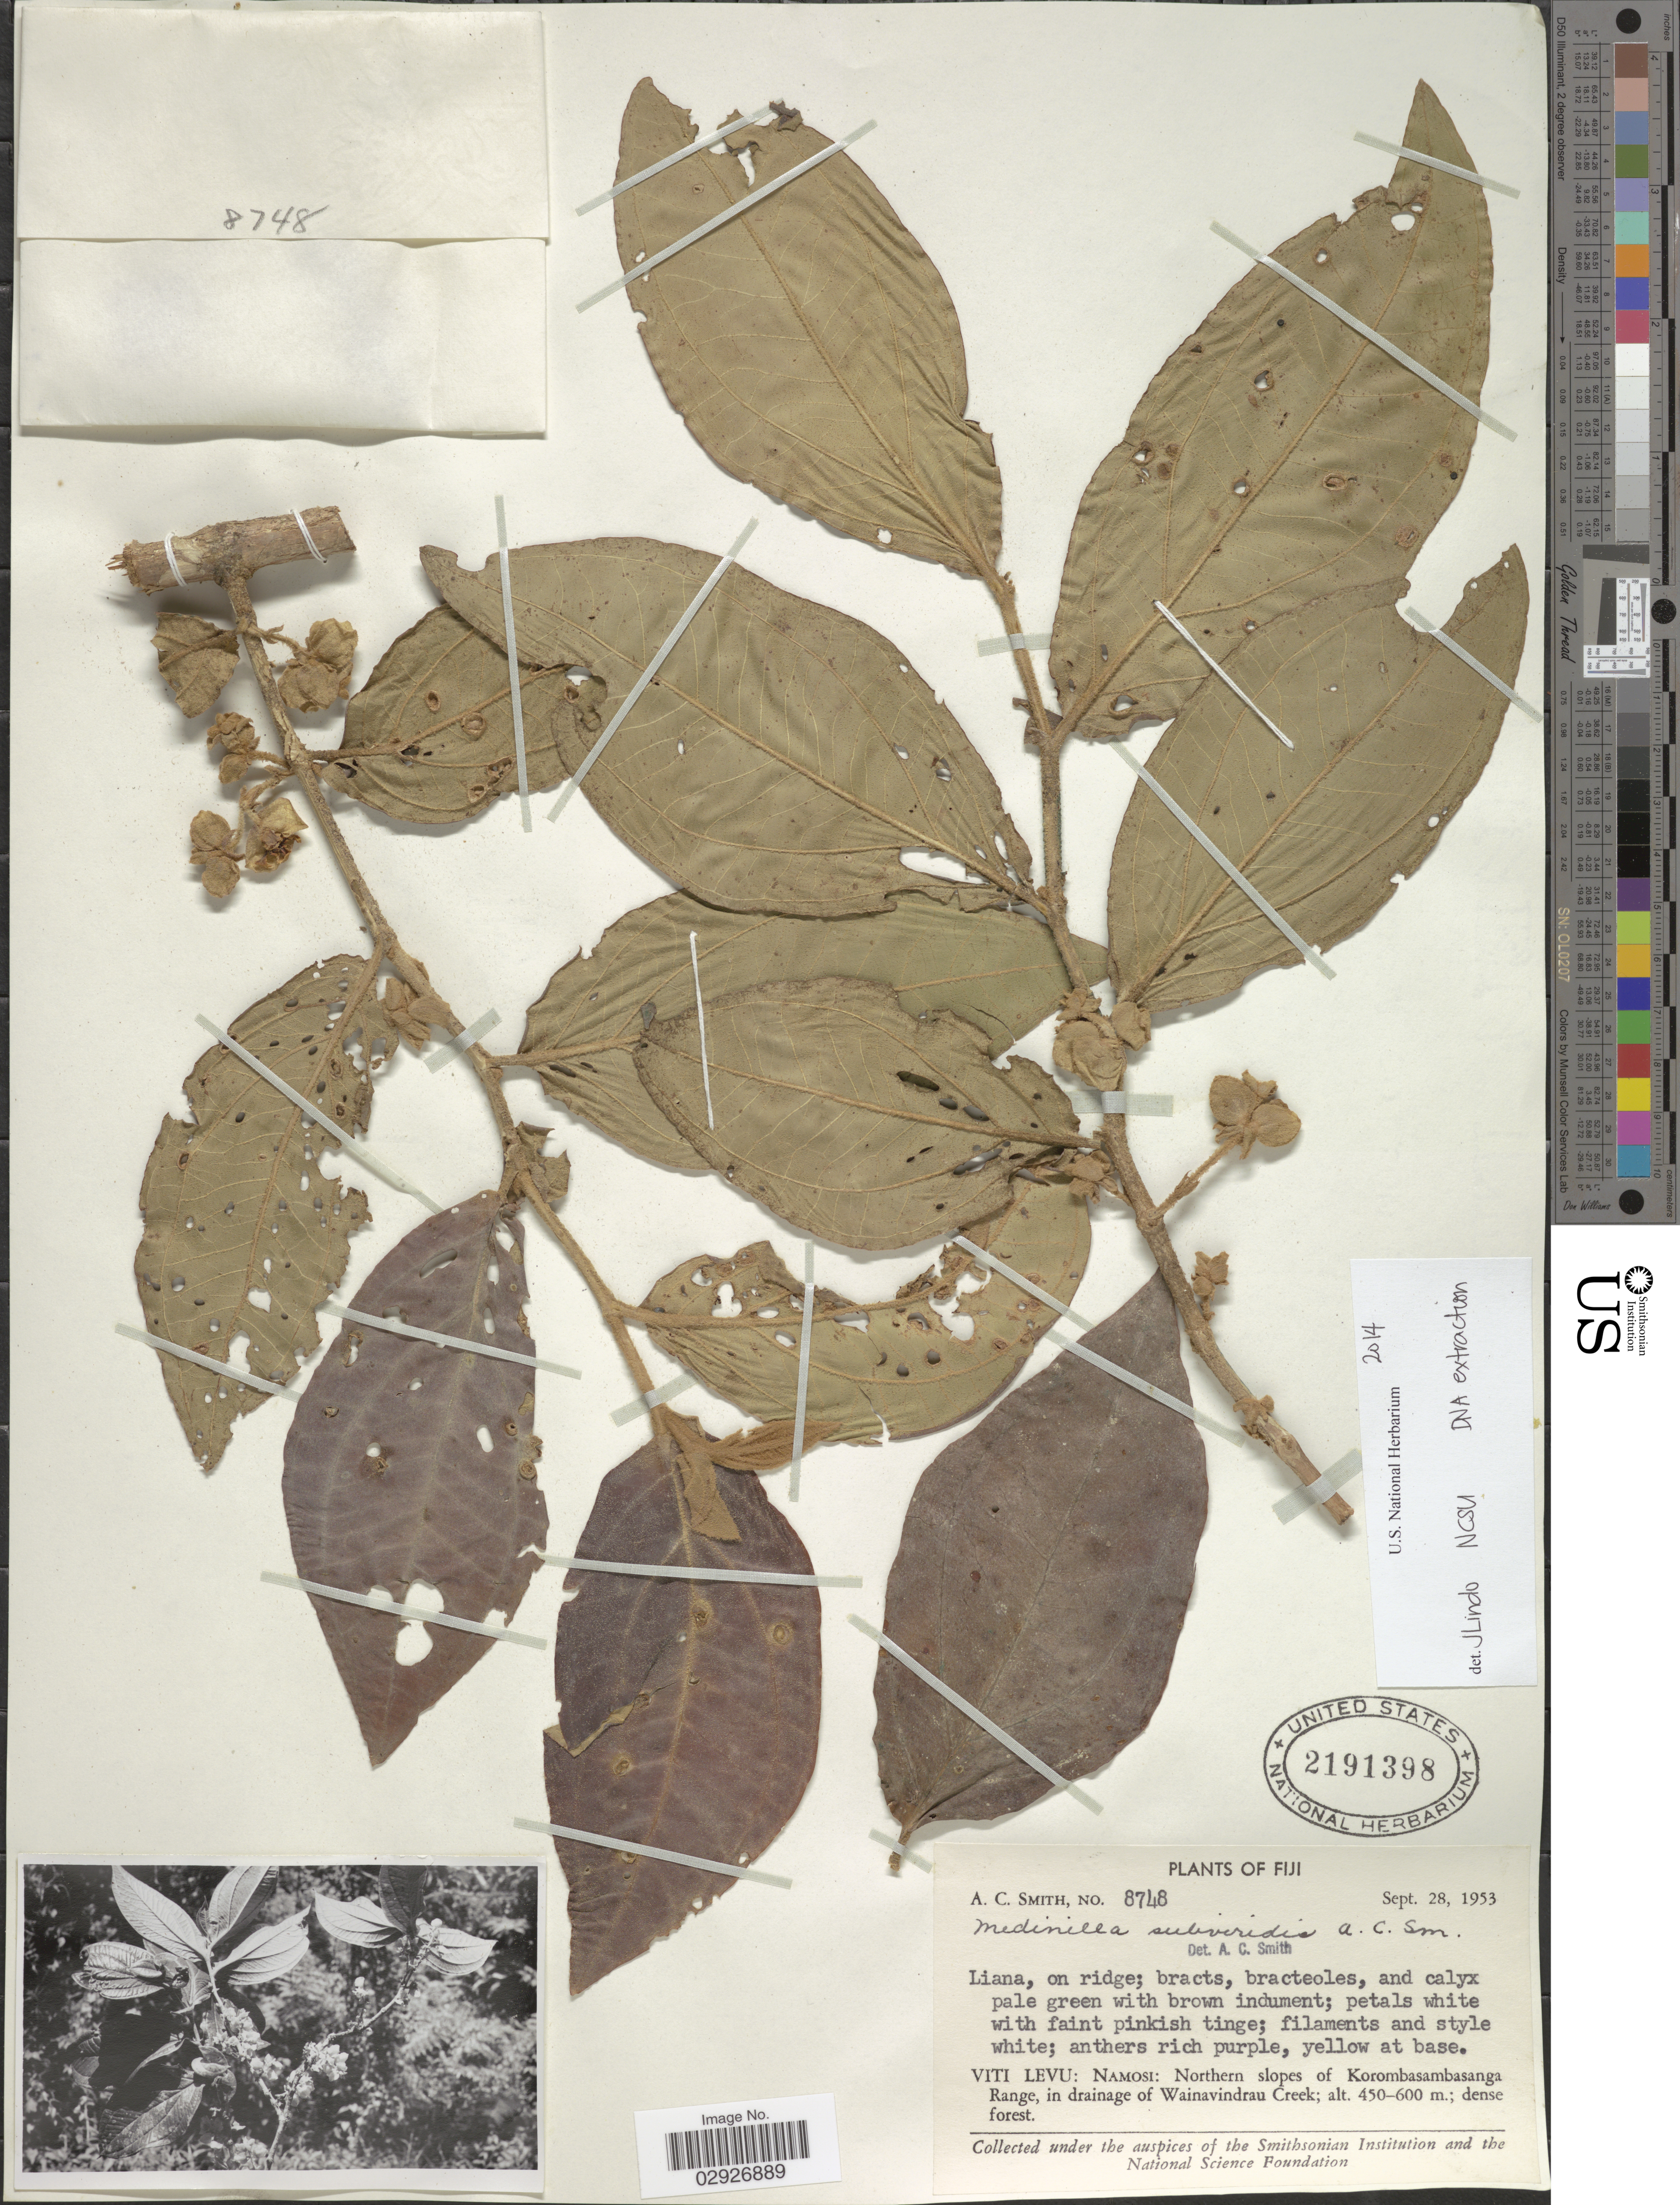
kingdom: Plantae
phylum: Tracheophyta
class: Magnoliopsida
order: Myrtales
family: Melastomataceae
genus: Medinilla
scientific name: Medinilla subviridis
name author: A.C. Sm.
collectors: A. C. Smith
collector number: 8748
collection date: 1953-09-28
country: Fiji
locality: Viti Levu: Namosi: Northern slopes of Korombasambasanga Range, in drainage of Wainavindrau Creek.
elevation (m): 450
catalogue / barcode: US 2191398